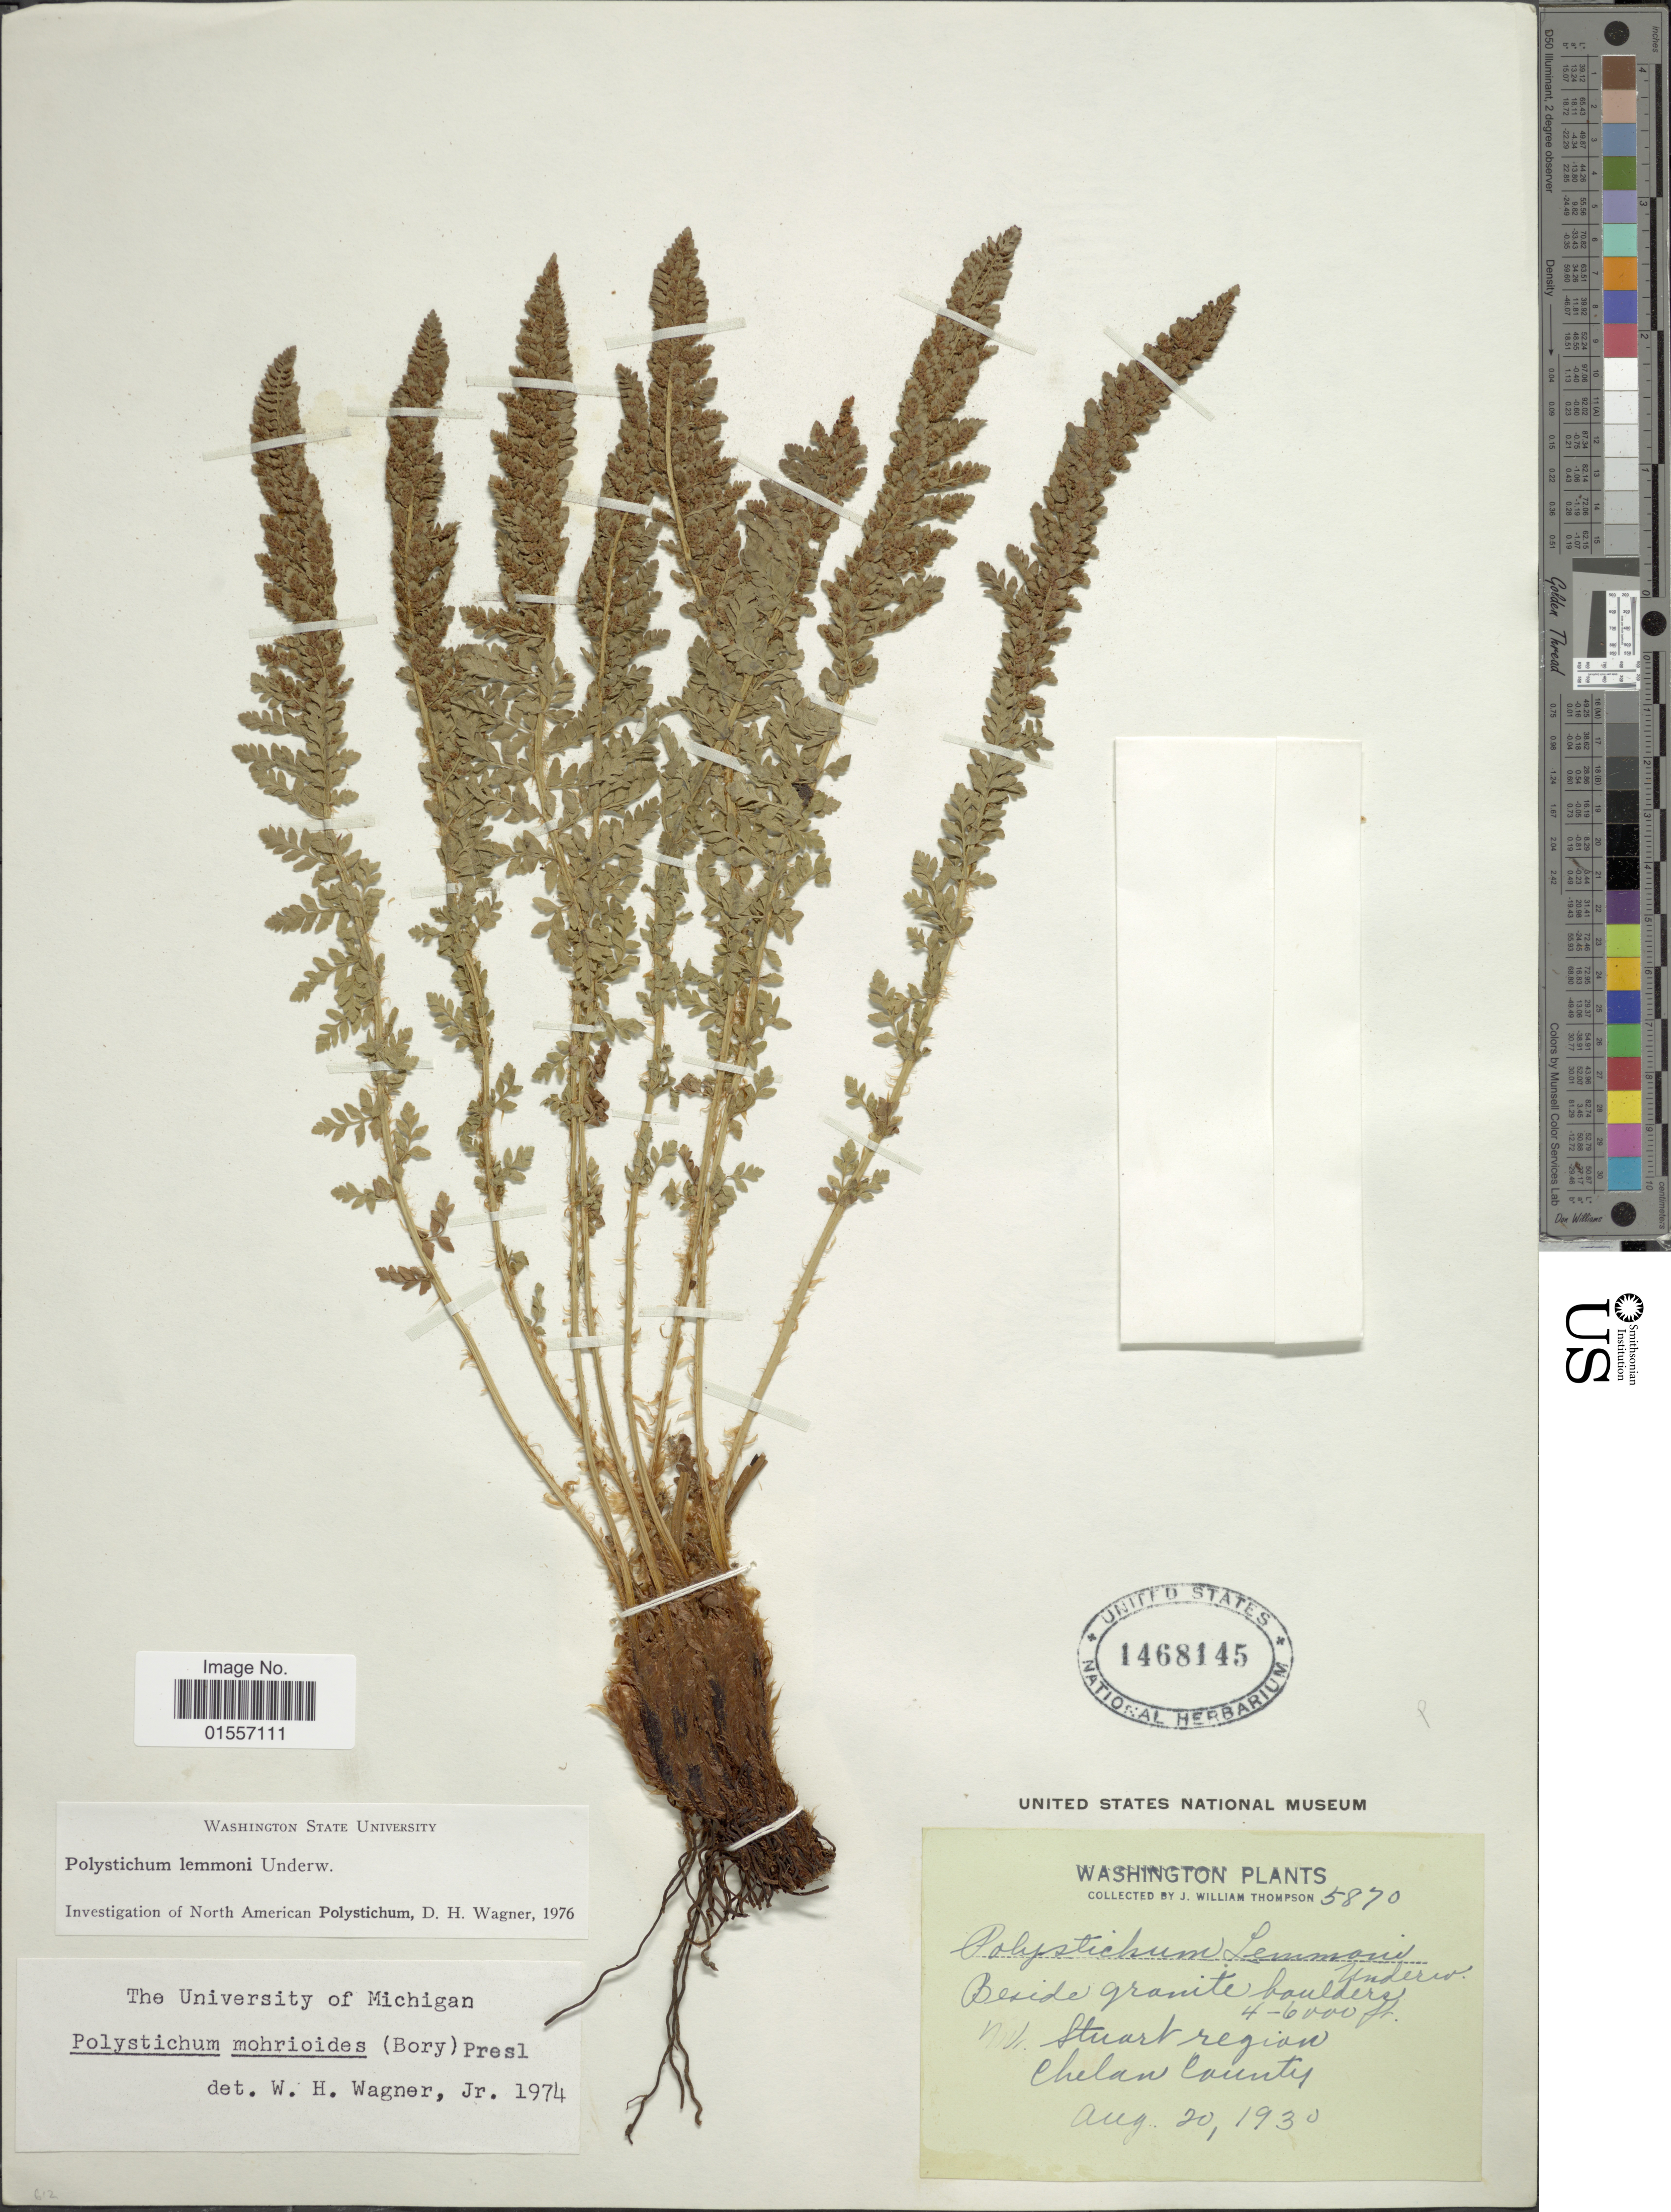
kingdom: Plantae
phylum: Tracheophyta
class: Polypodiopsida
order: Polypodiales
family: Dryopteridaceae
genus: Polystichum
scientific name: Polystichum lemmonii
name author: Underw.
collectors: J. W. Thompson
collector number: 5870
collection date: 1930-08-20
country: United States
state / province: Washington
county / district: Chelan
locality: Washington, Mt. Stuart region, Chelan County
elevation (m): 1219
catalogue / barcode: US 1468145